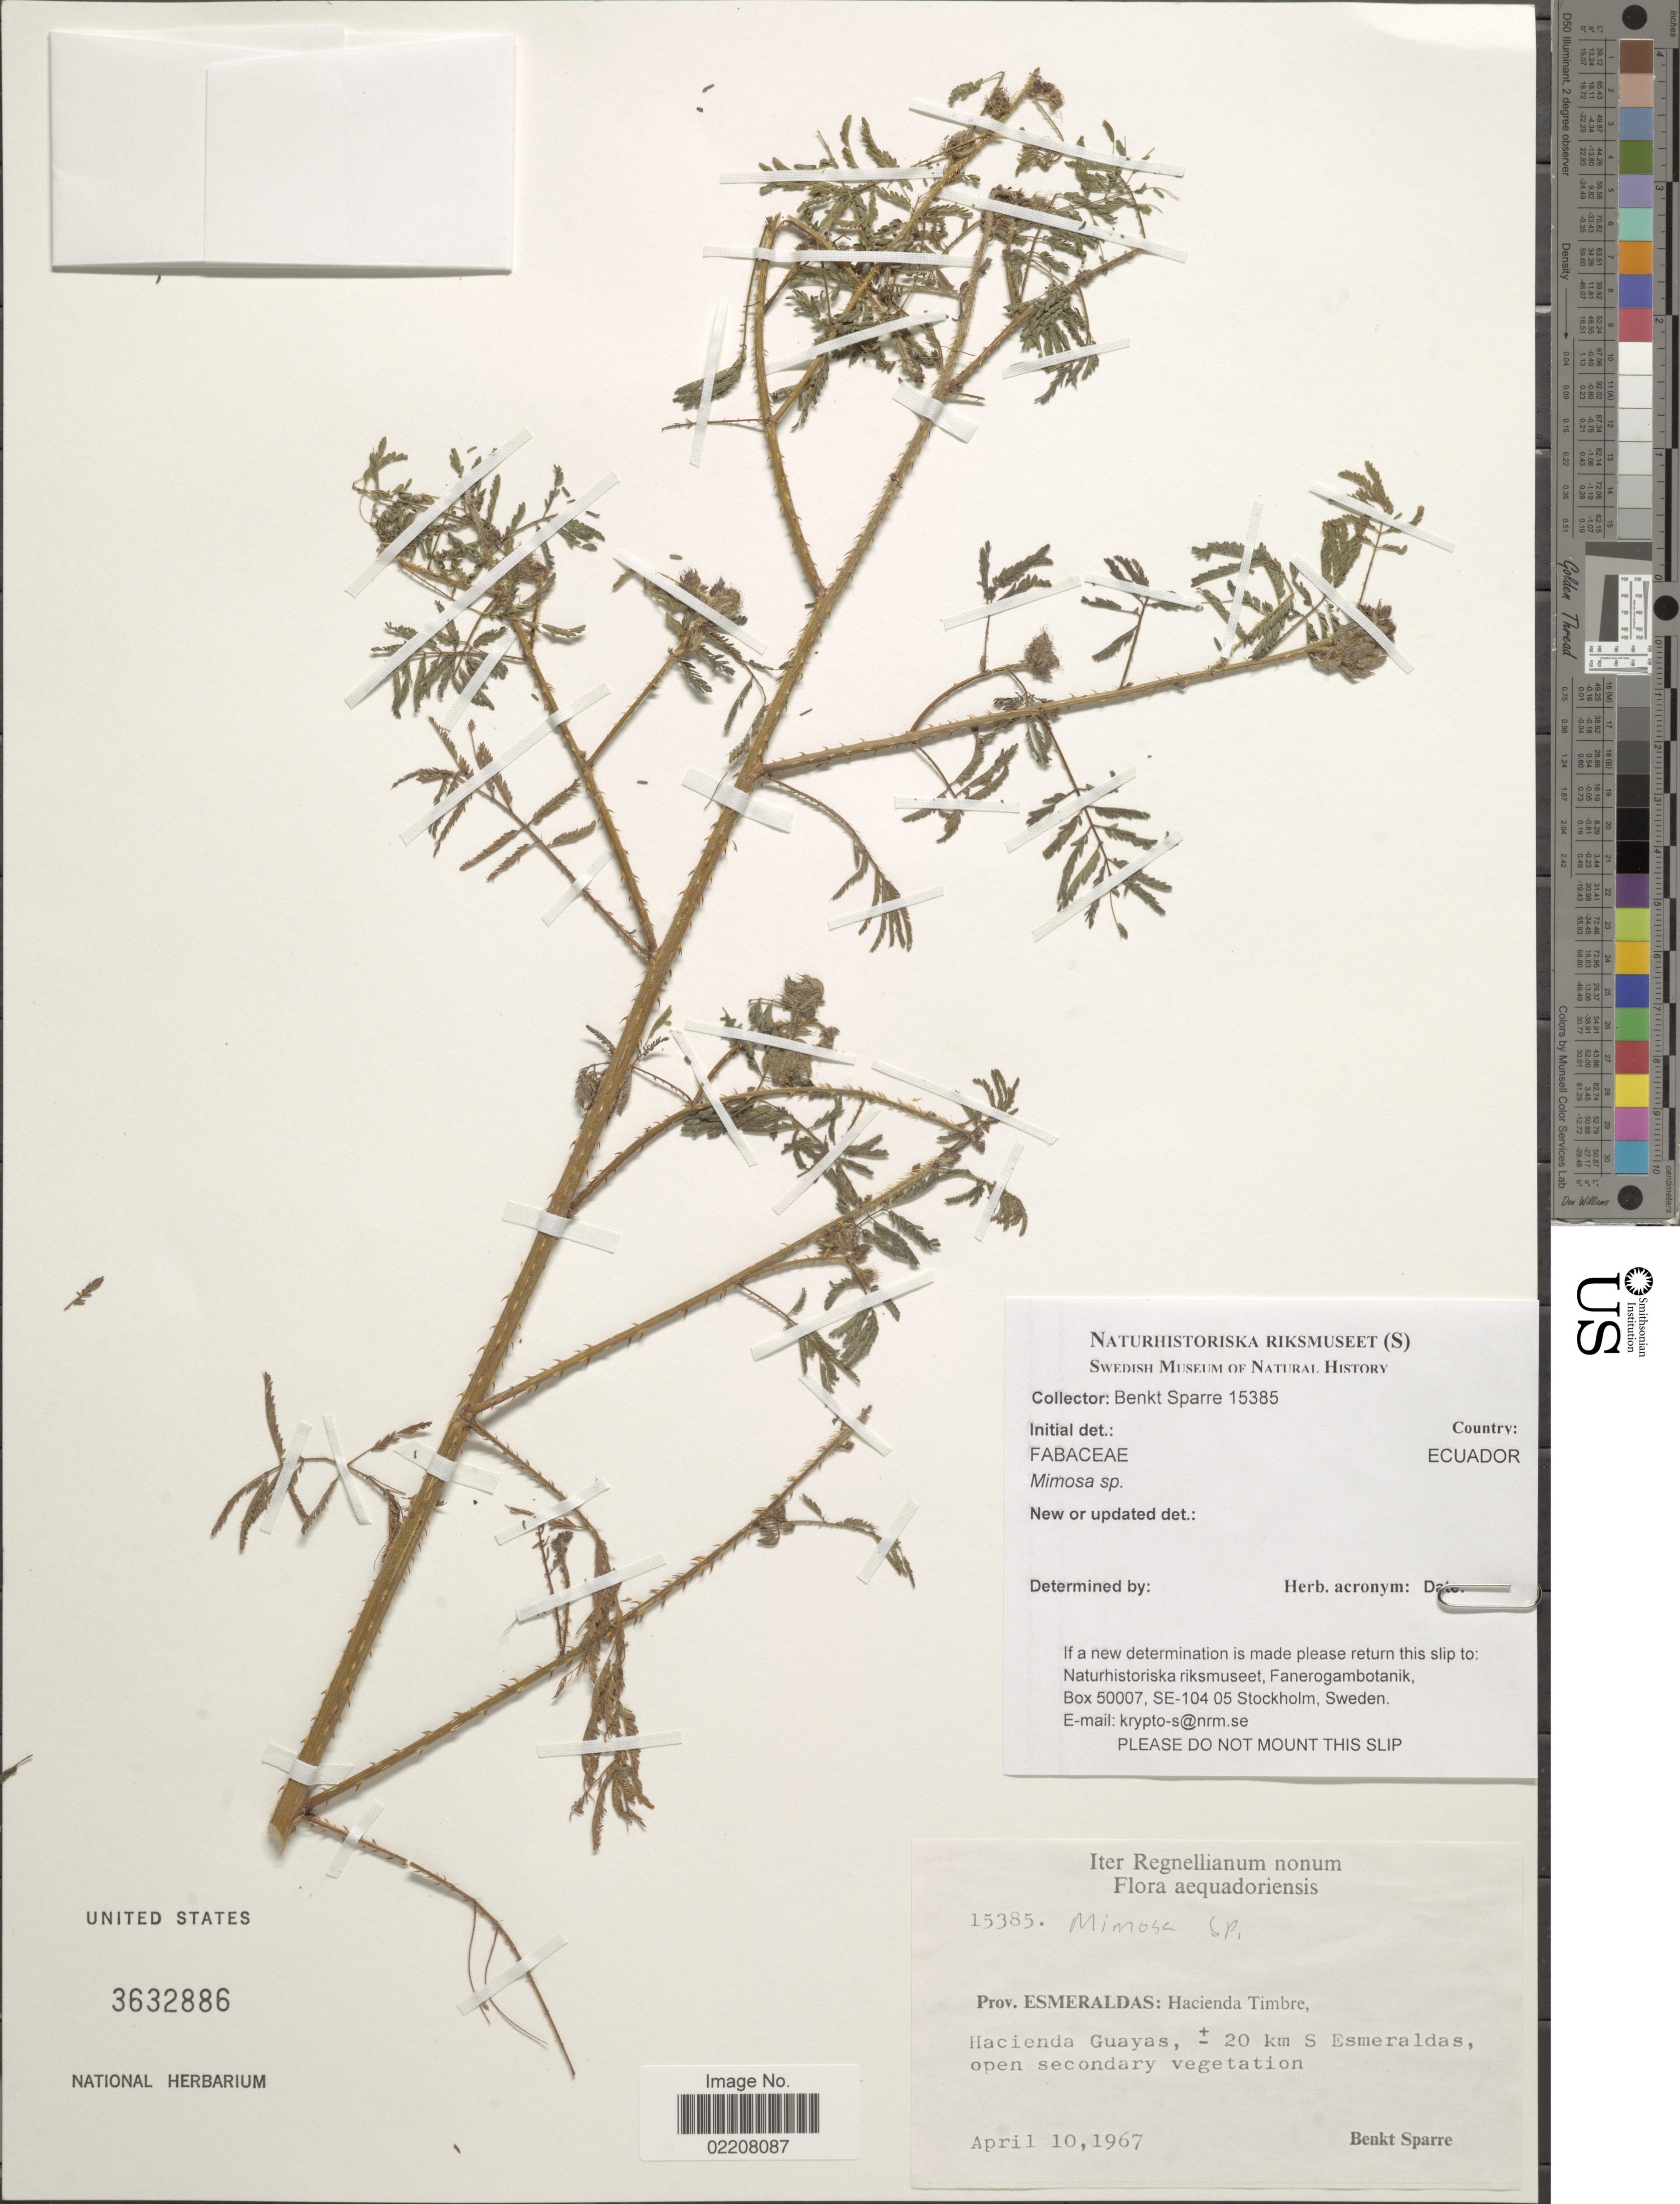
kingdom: Plantae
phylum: Tracheophyta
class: Magnoliopsida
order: Fabales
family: Fabaceae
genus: Mimosa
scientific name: Mimosa sp.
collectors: B. Sparre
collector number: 15385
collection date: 1967-04-10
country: Ecuador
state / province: Esmeraldas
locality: Hacienda Timbre, Hacienda Guayas, ca. 20 km S Esmeraldas, open secondary vegetation.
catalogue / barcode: US 3632886